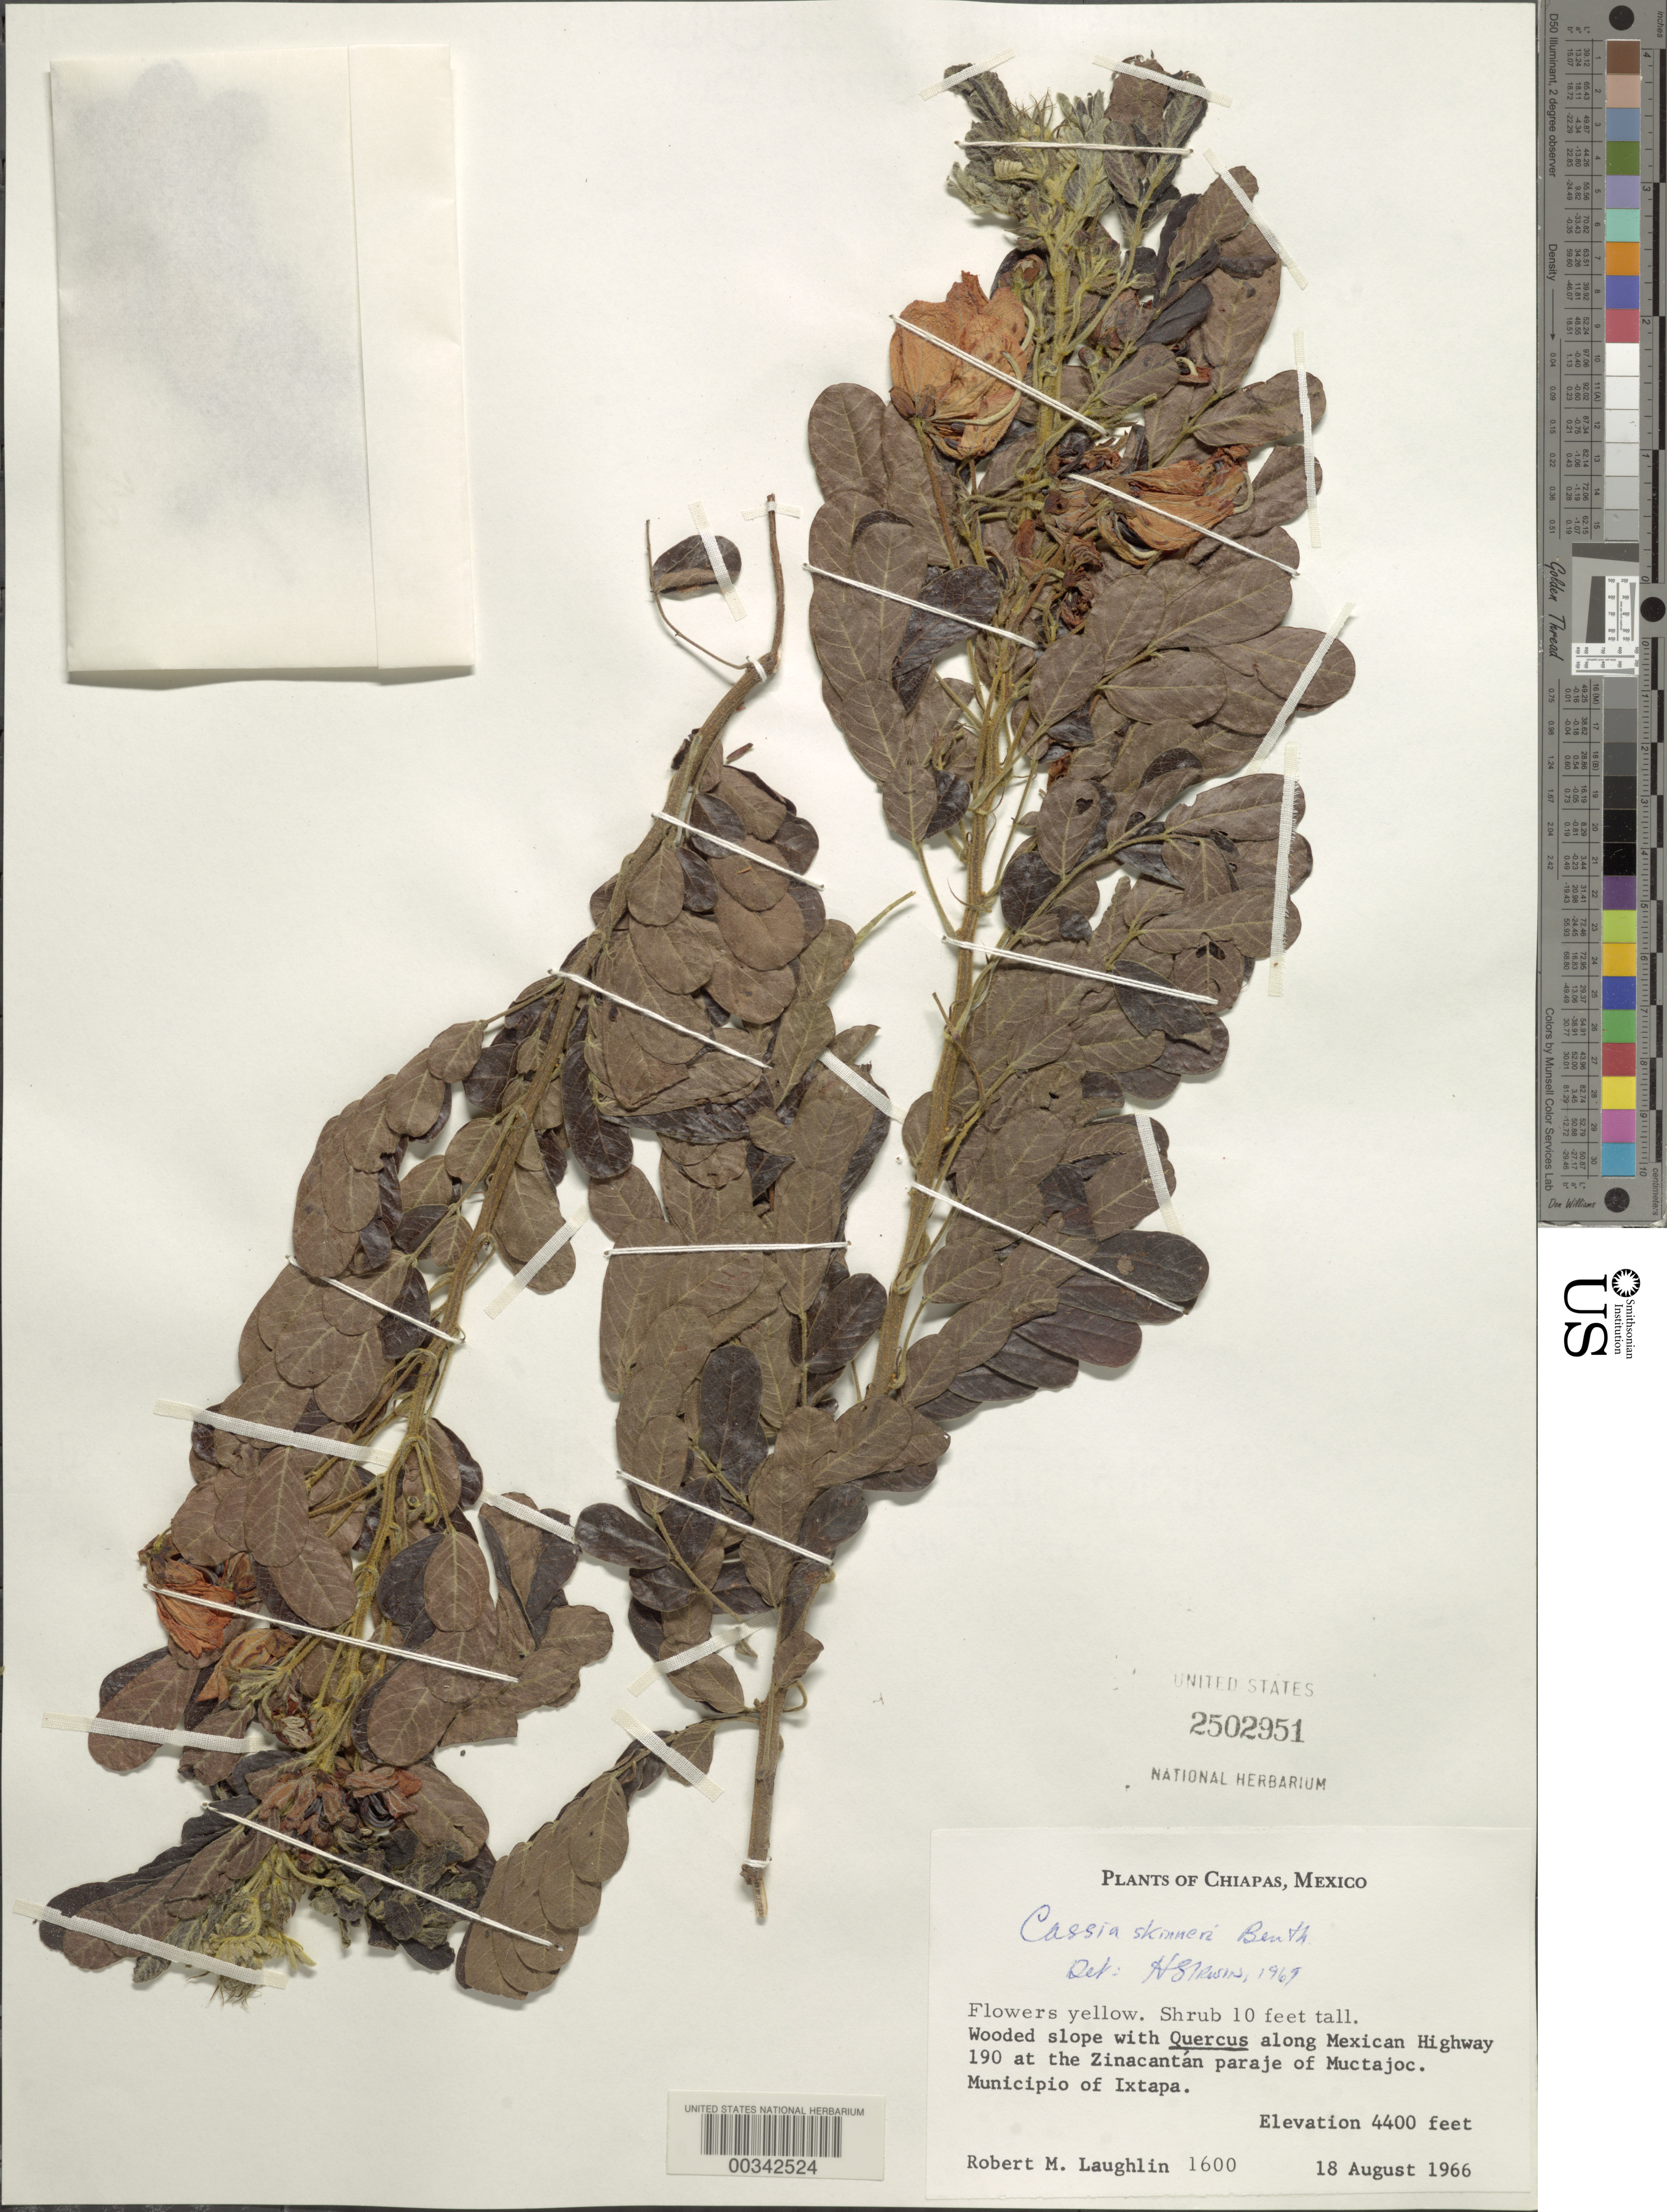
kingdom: Plantae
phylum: Tracheophyta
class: Magnoliopsida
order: Fabales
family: Fabaceae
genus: Senna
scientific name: Senna skinneri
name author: (Benth.) H.S. Irwin & Barneby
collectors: R. M. Laughlin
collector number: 1600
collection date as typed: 18 Aug 1966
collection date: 1966-08-18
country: Mexico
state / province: Chiapas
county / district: Ixtapa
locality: Along Mexican highway 190 at the Zinacantan paraje of Muctajoc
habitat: Wooded slope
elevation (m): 1341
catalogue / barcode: US 2502951